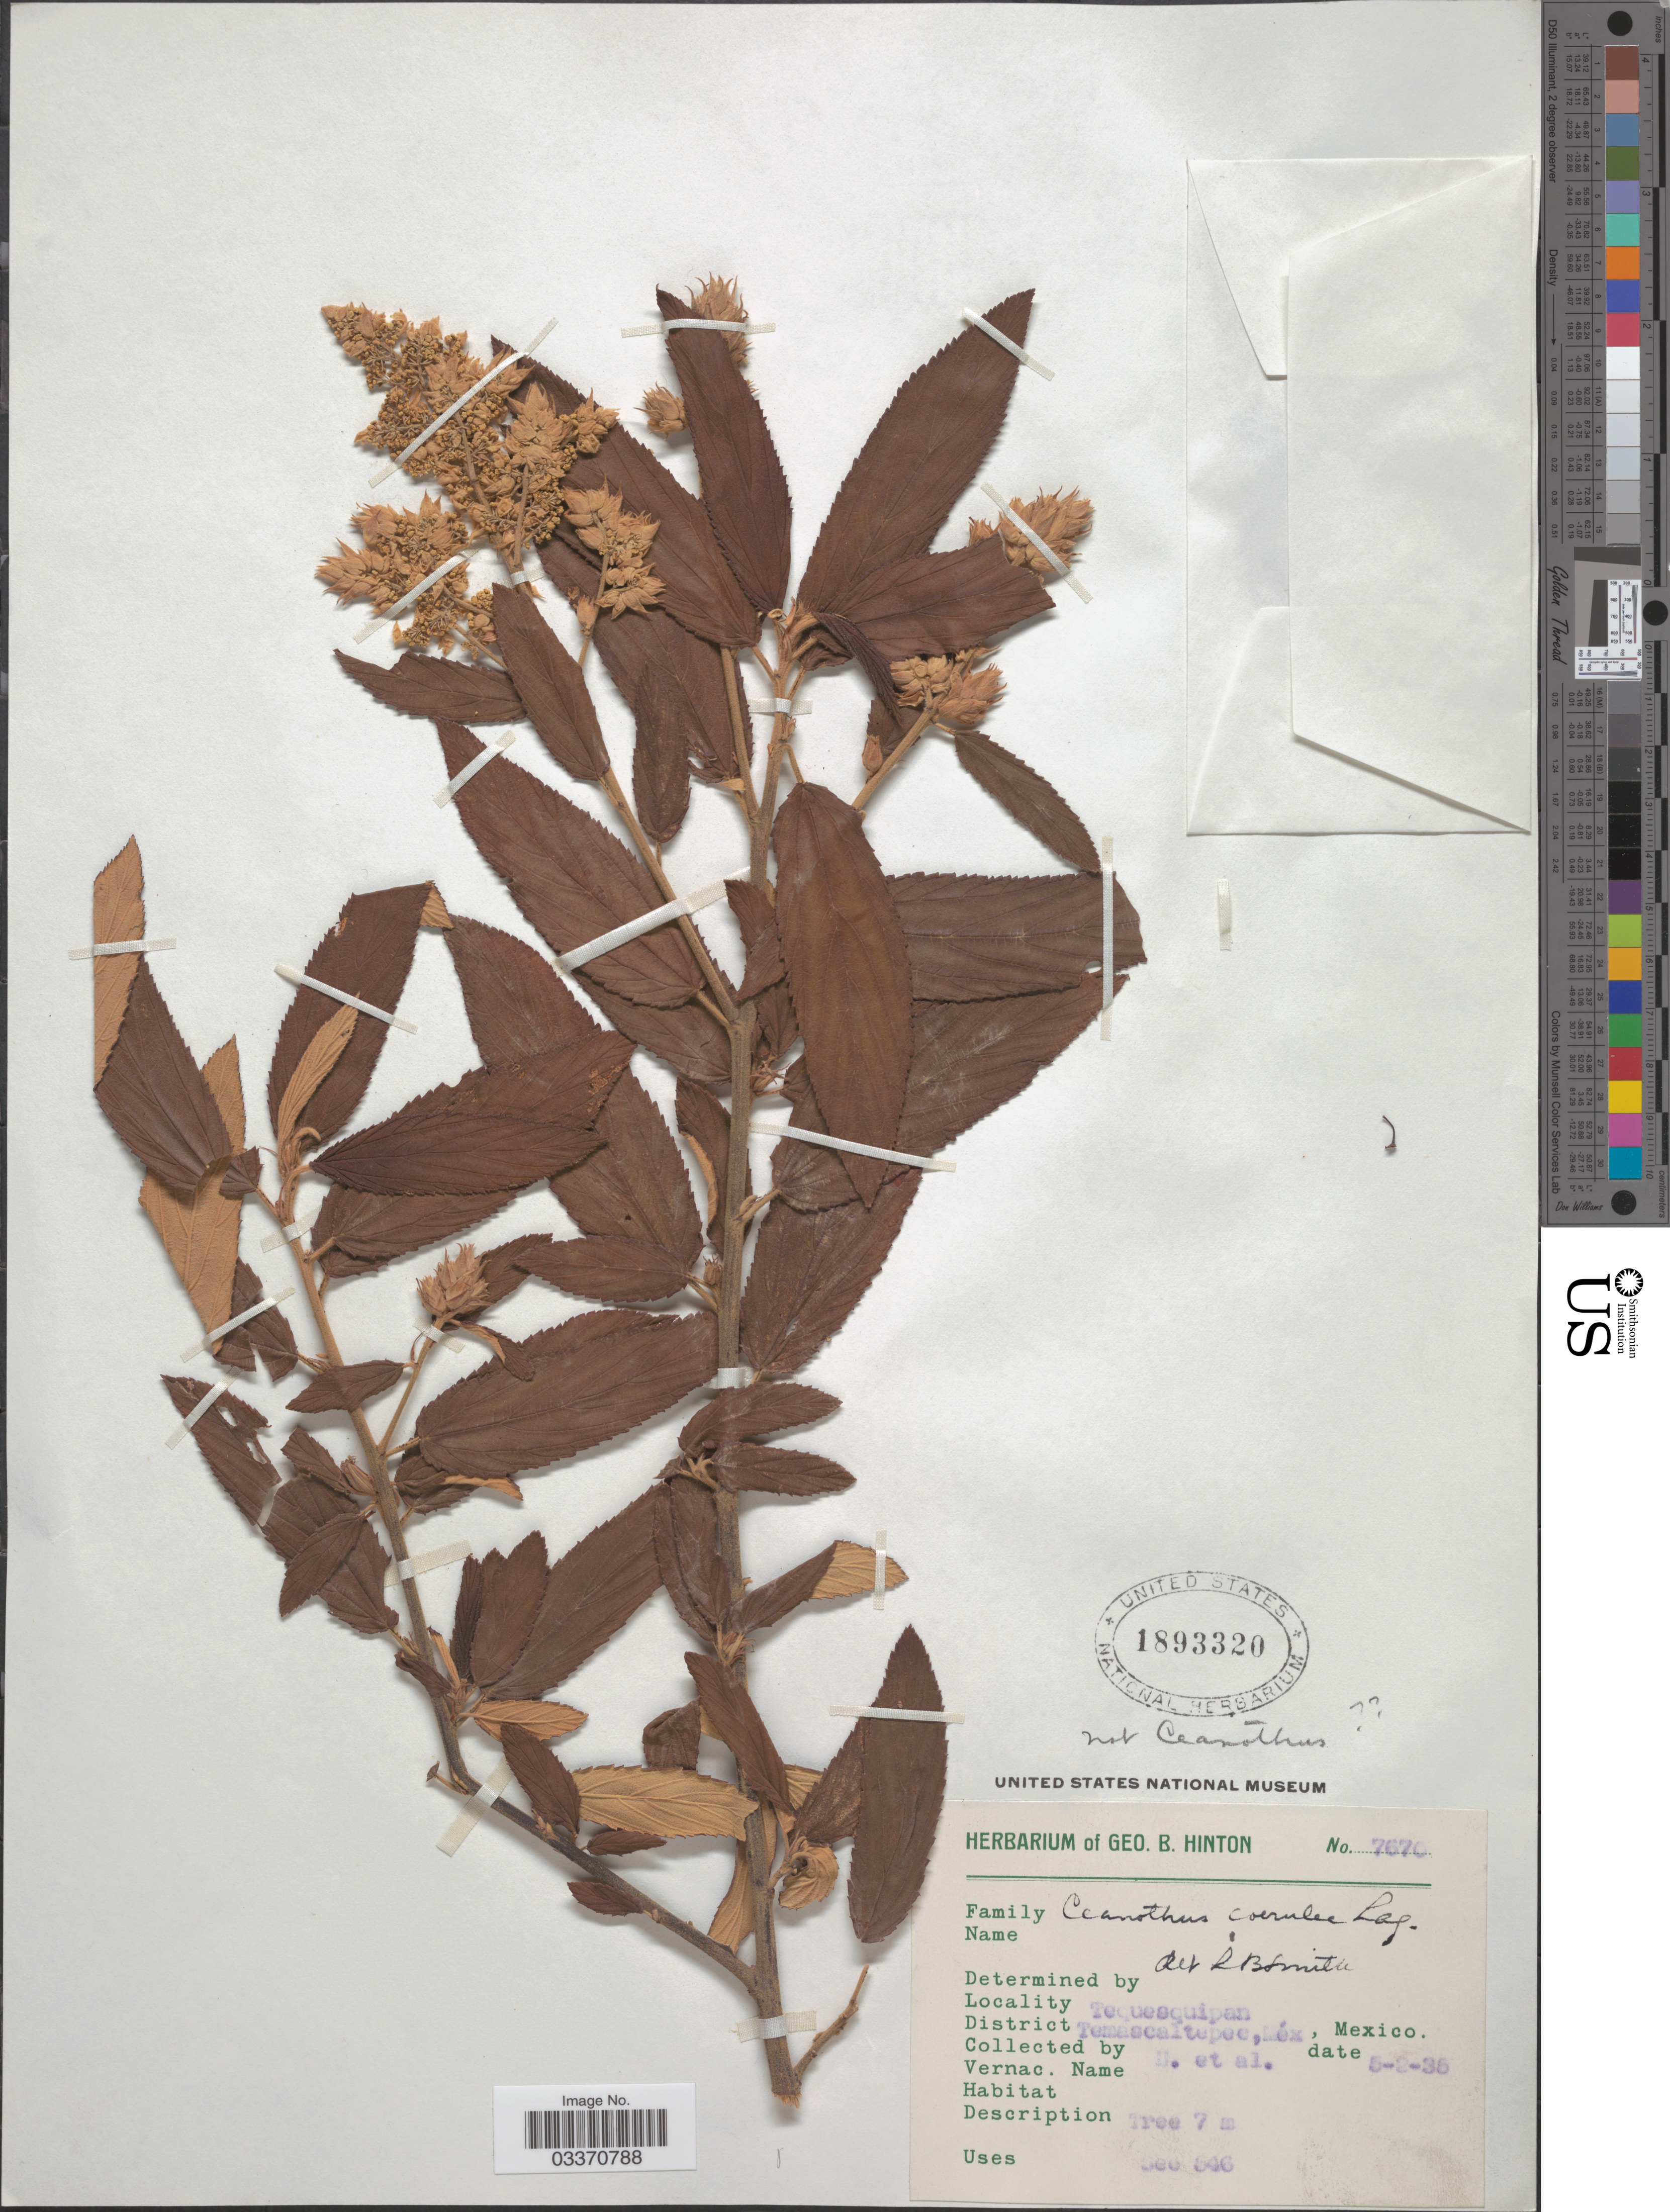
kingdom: Plantae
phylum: Tracheophyta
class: Magnoliopsida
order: Rosales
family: Rhamnaceae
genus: Ceanothus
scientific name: Ceanothus caeruleus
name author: Lag.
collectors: G. B. Hinton & et al.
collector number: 7670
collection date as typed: Transcribed d/m/y: 5/2/35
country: Mexico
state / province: México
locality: Tequesquipan. District Temascaltepec.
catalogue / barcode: US 1893320